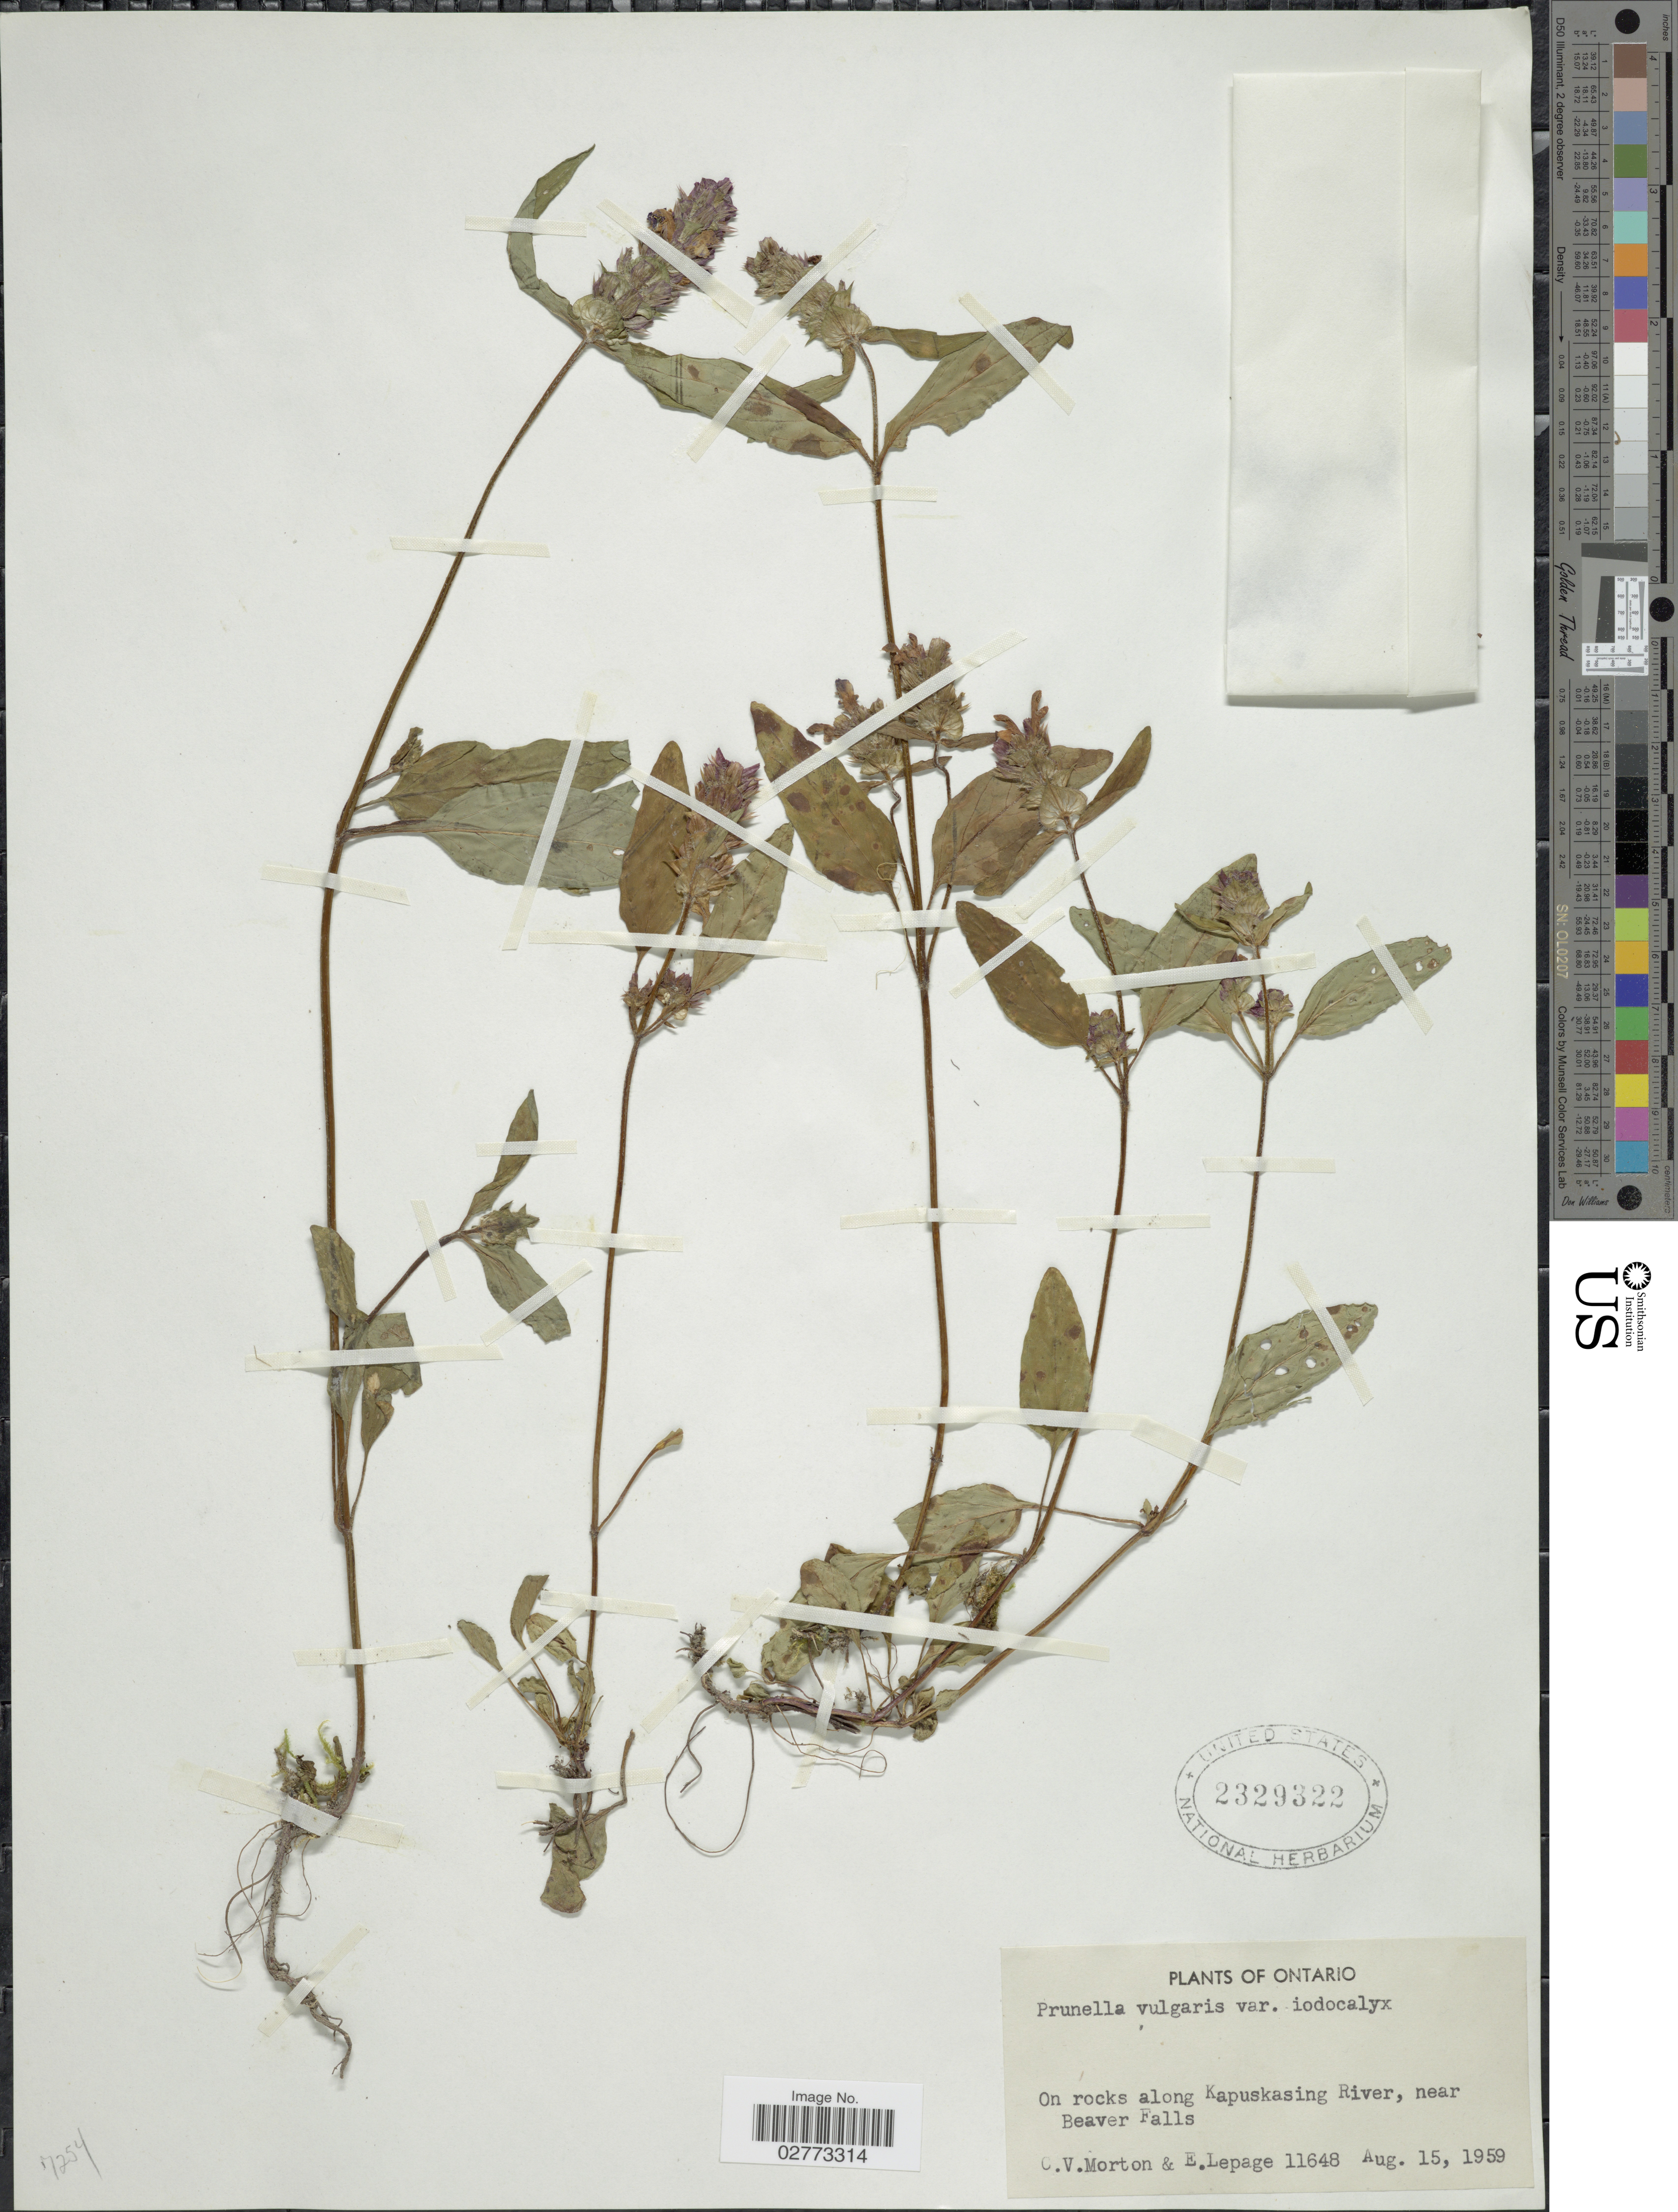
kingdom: Plantae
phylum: Tracheophyta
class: Magnoliopsida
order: Lamiales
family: Lamiaceae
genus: Prunella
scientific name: Prunella vulgaris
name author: L.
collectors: C. V. Morton & E. Lepage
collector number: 11648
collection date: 1959-08-15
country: Canada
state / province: Ontario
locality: On rocks along Kapuskasing River, near Beaver Falls.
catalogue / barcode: US 2329322